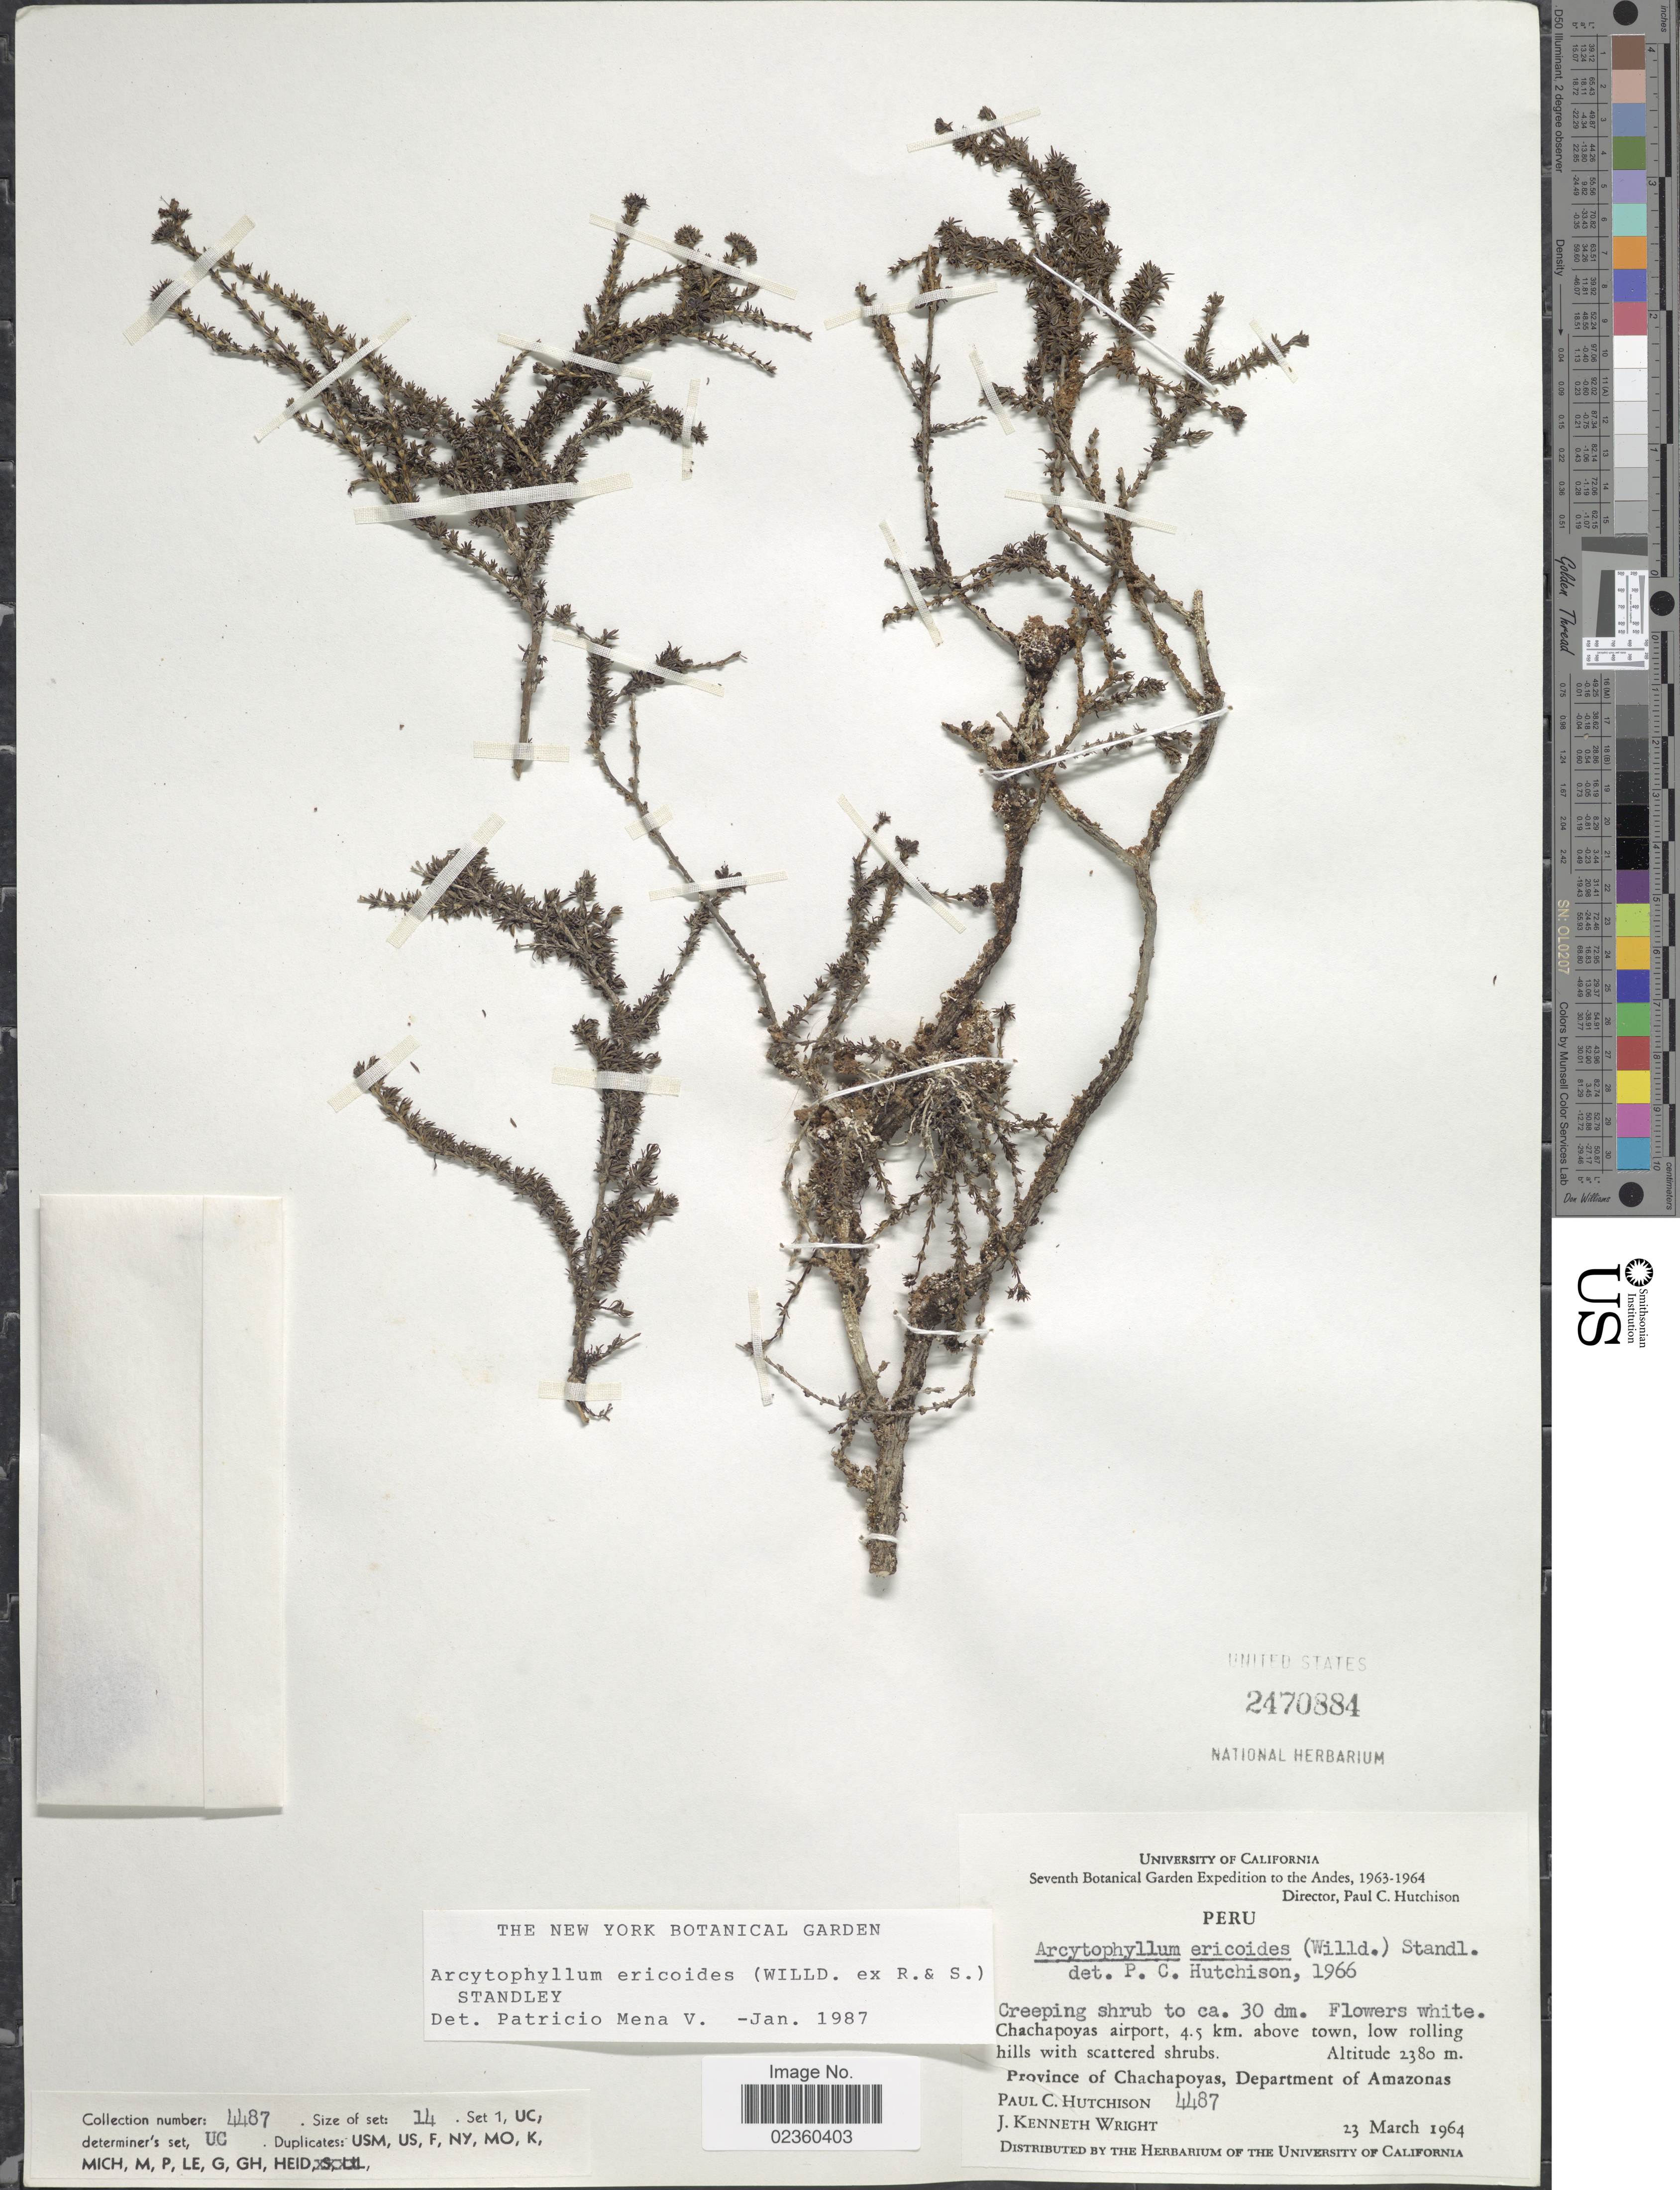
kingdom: Plantae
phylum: Tracheophyta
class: Magnoliopsida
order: Gentianales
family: Rubiaceae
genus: Arcytophyllum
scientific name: Arcytophyllum ericoides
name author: (Willd. ex Roem. & Schult.) Standl.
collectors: P. C. Hutchison & J. K. Wright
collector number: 4487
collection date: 1964-03-23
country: Peru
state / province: Amazonas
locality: Chachapoyas airport, 4.5 km above town, low rolling hills with scattered shrubs, Province of Chachapoyas, Department of Amazonas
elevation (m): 2380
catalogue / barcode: US 2470884